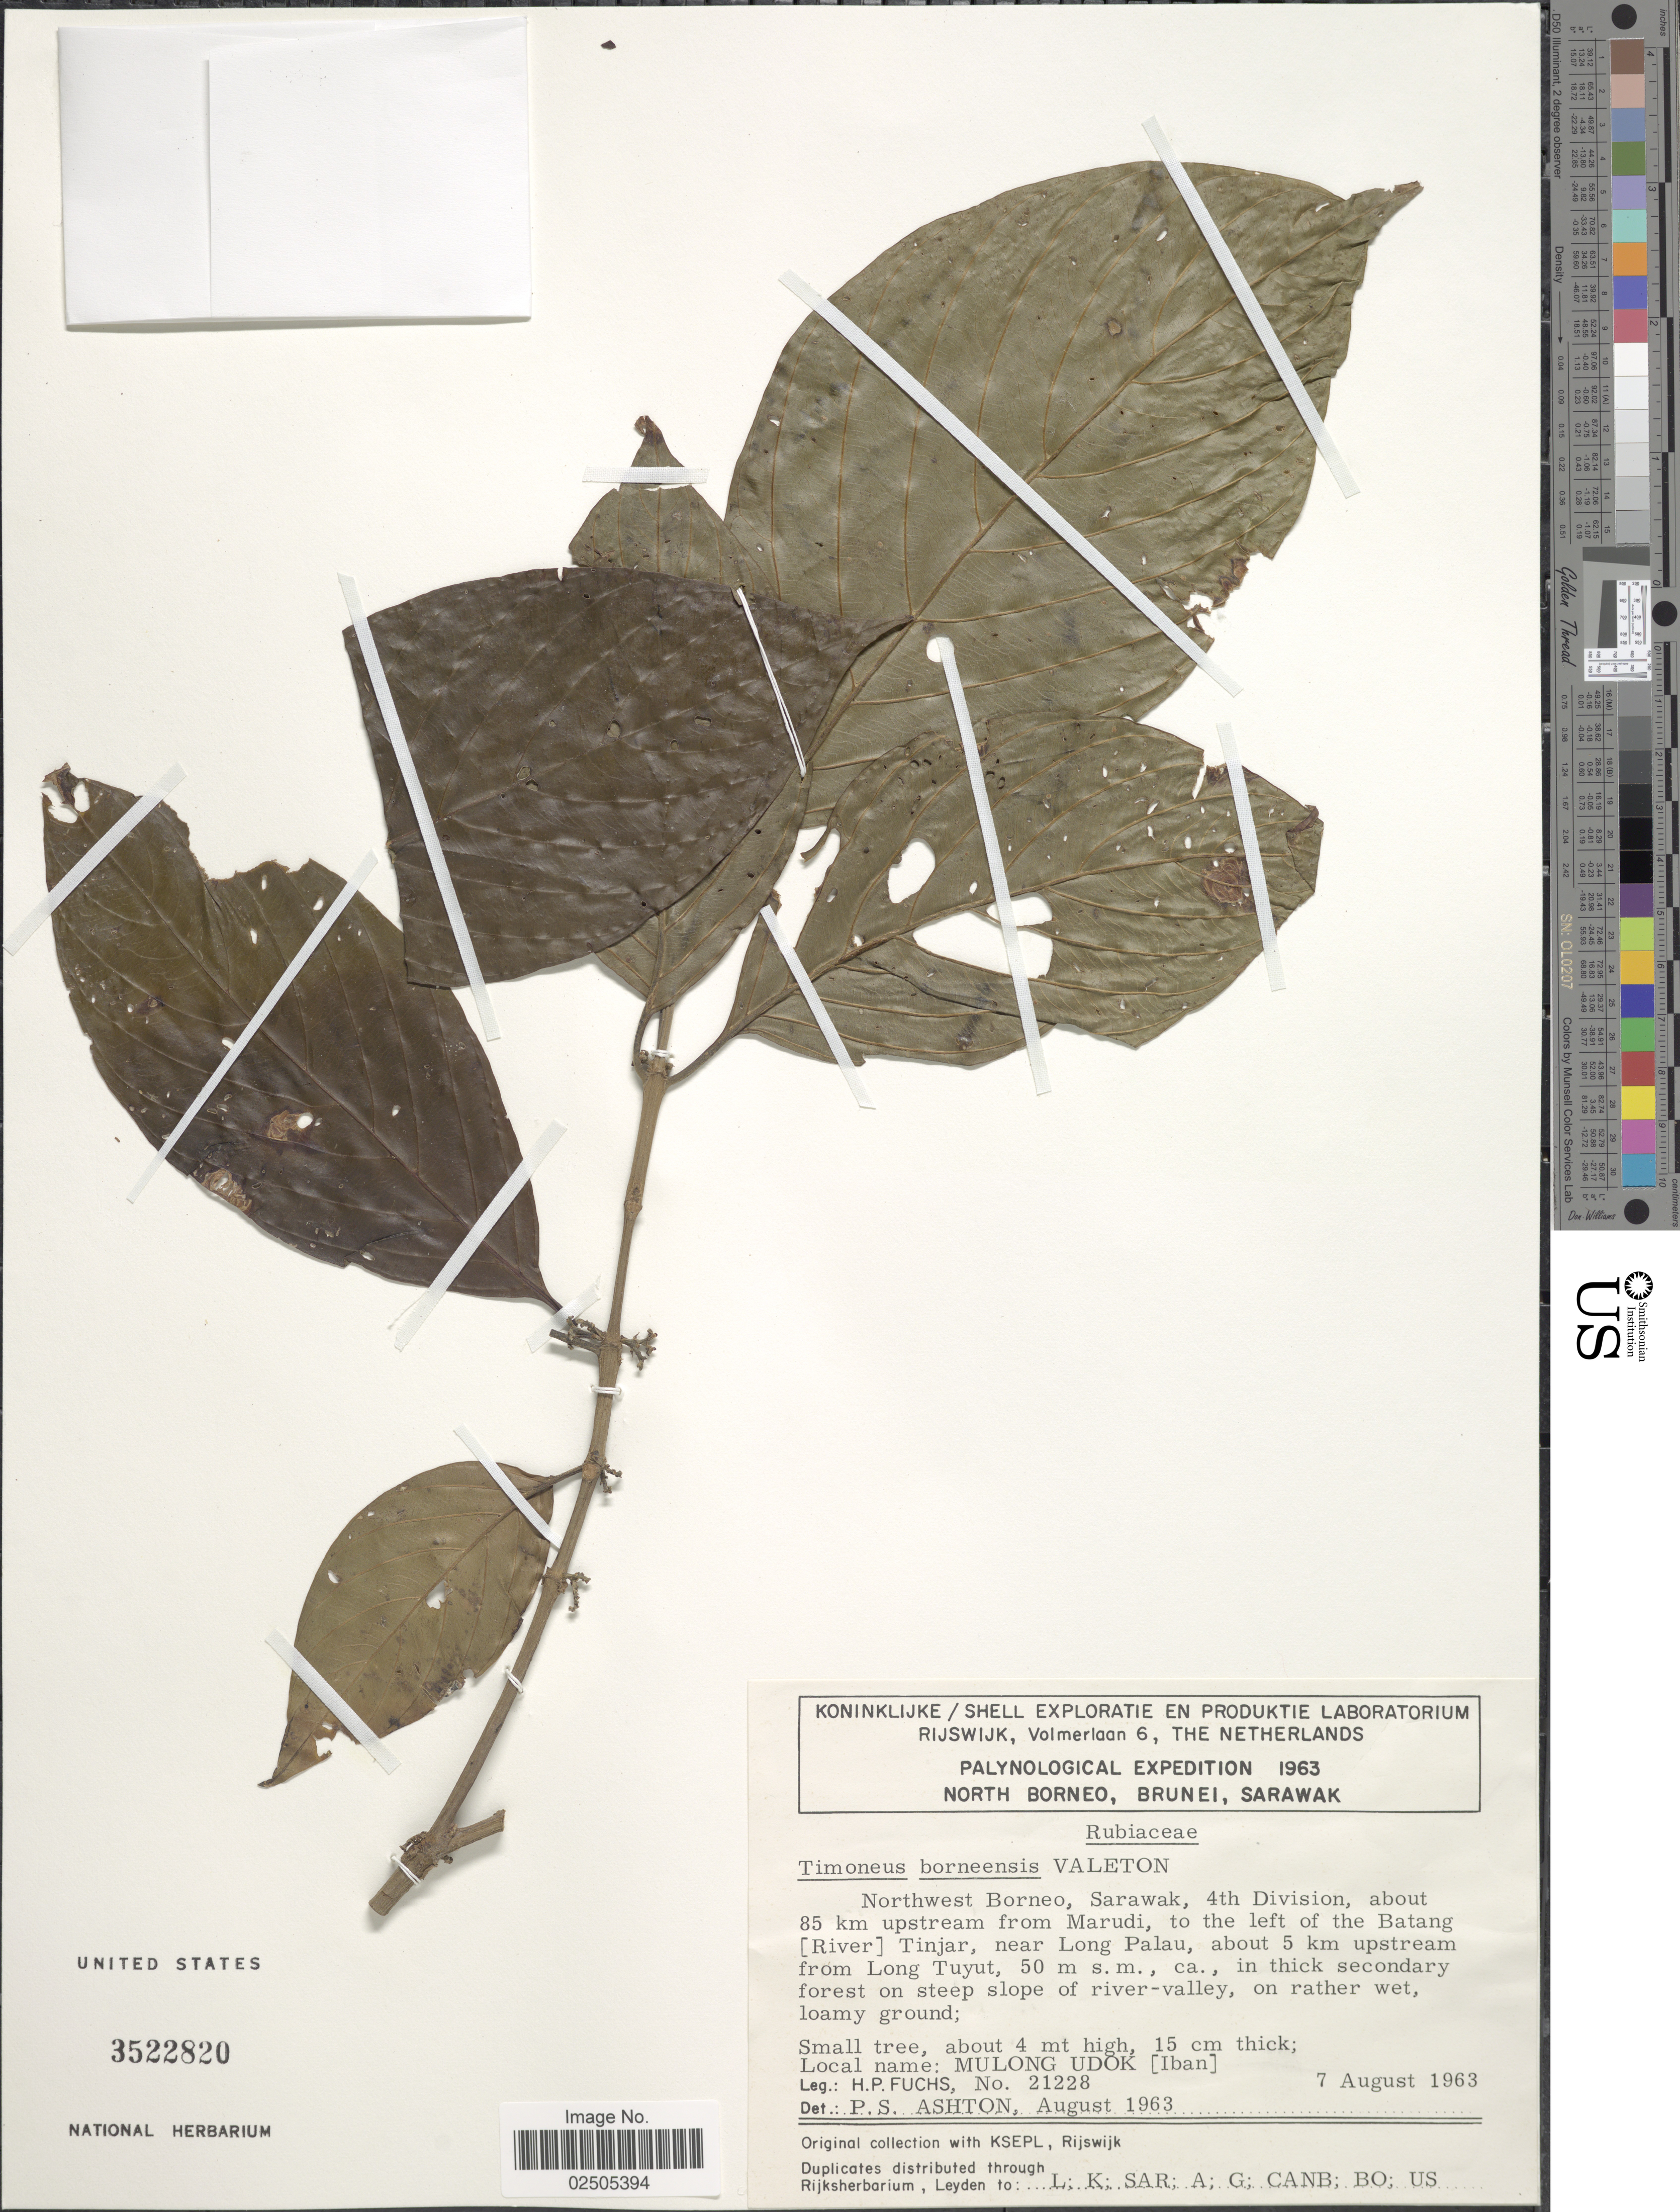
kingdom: Plantae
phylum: Tracheophyta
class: Magnoliopsida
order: Gentianales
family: Rubiaceae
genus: Timonius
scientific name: Timonius borneensis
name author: Valeton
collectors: H. P. Fuchs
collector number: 21228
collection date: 1963-08-07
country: Malaysia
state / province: Sarawak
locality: North Borneo, Brunei, Northwest Borneo, Sarawak, 4th Division, about 85 km upstream from Marudi, to the left of the Batang (River) Tinjar, near Long Palau, about 5 km upstream from Long Tuyut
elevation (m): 50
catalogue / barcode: US 3522820